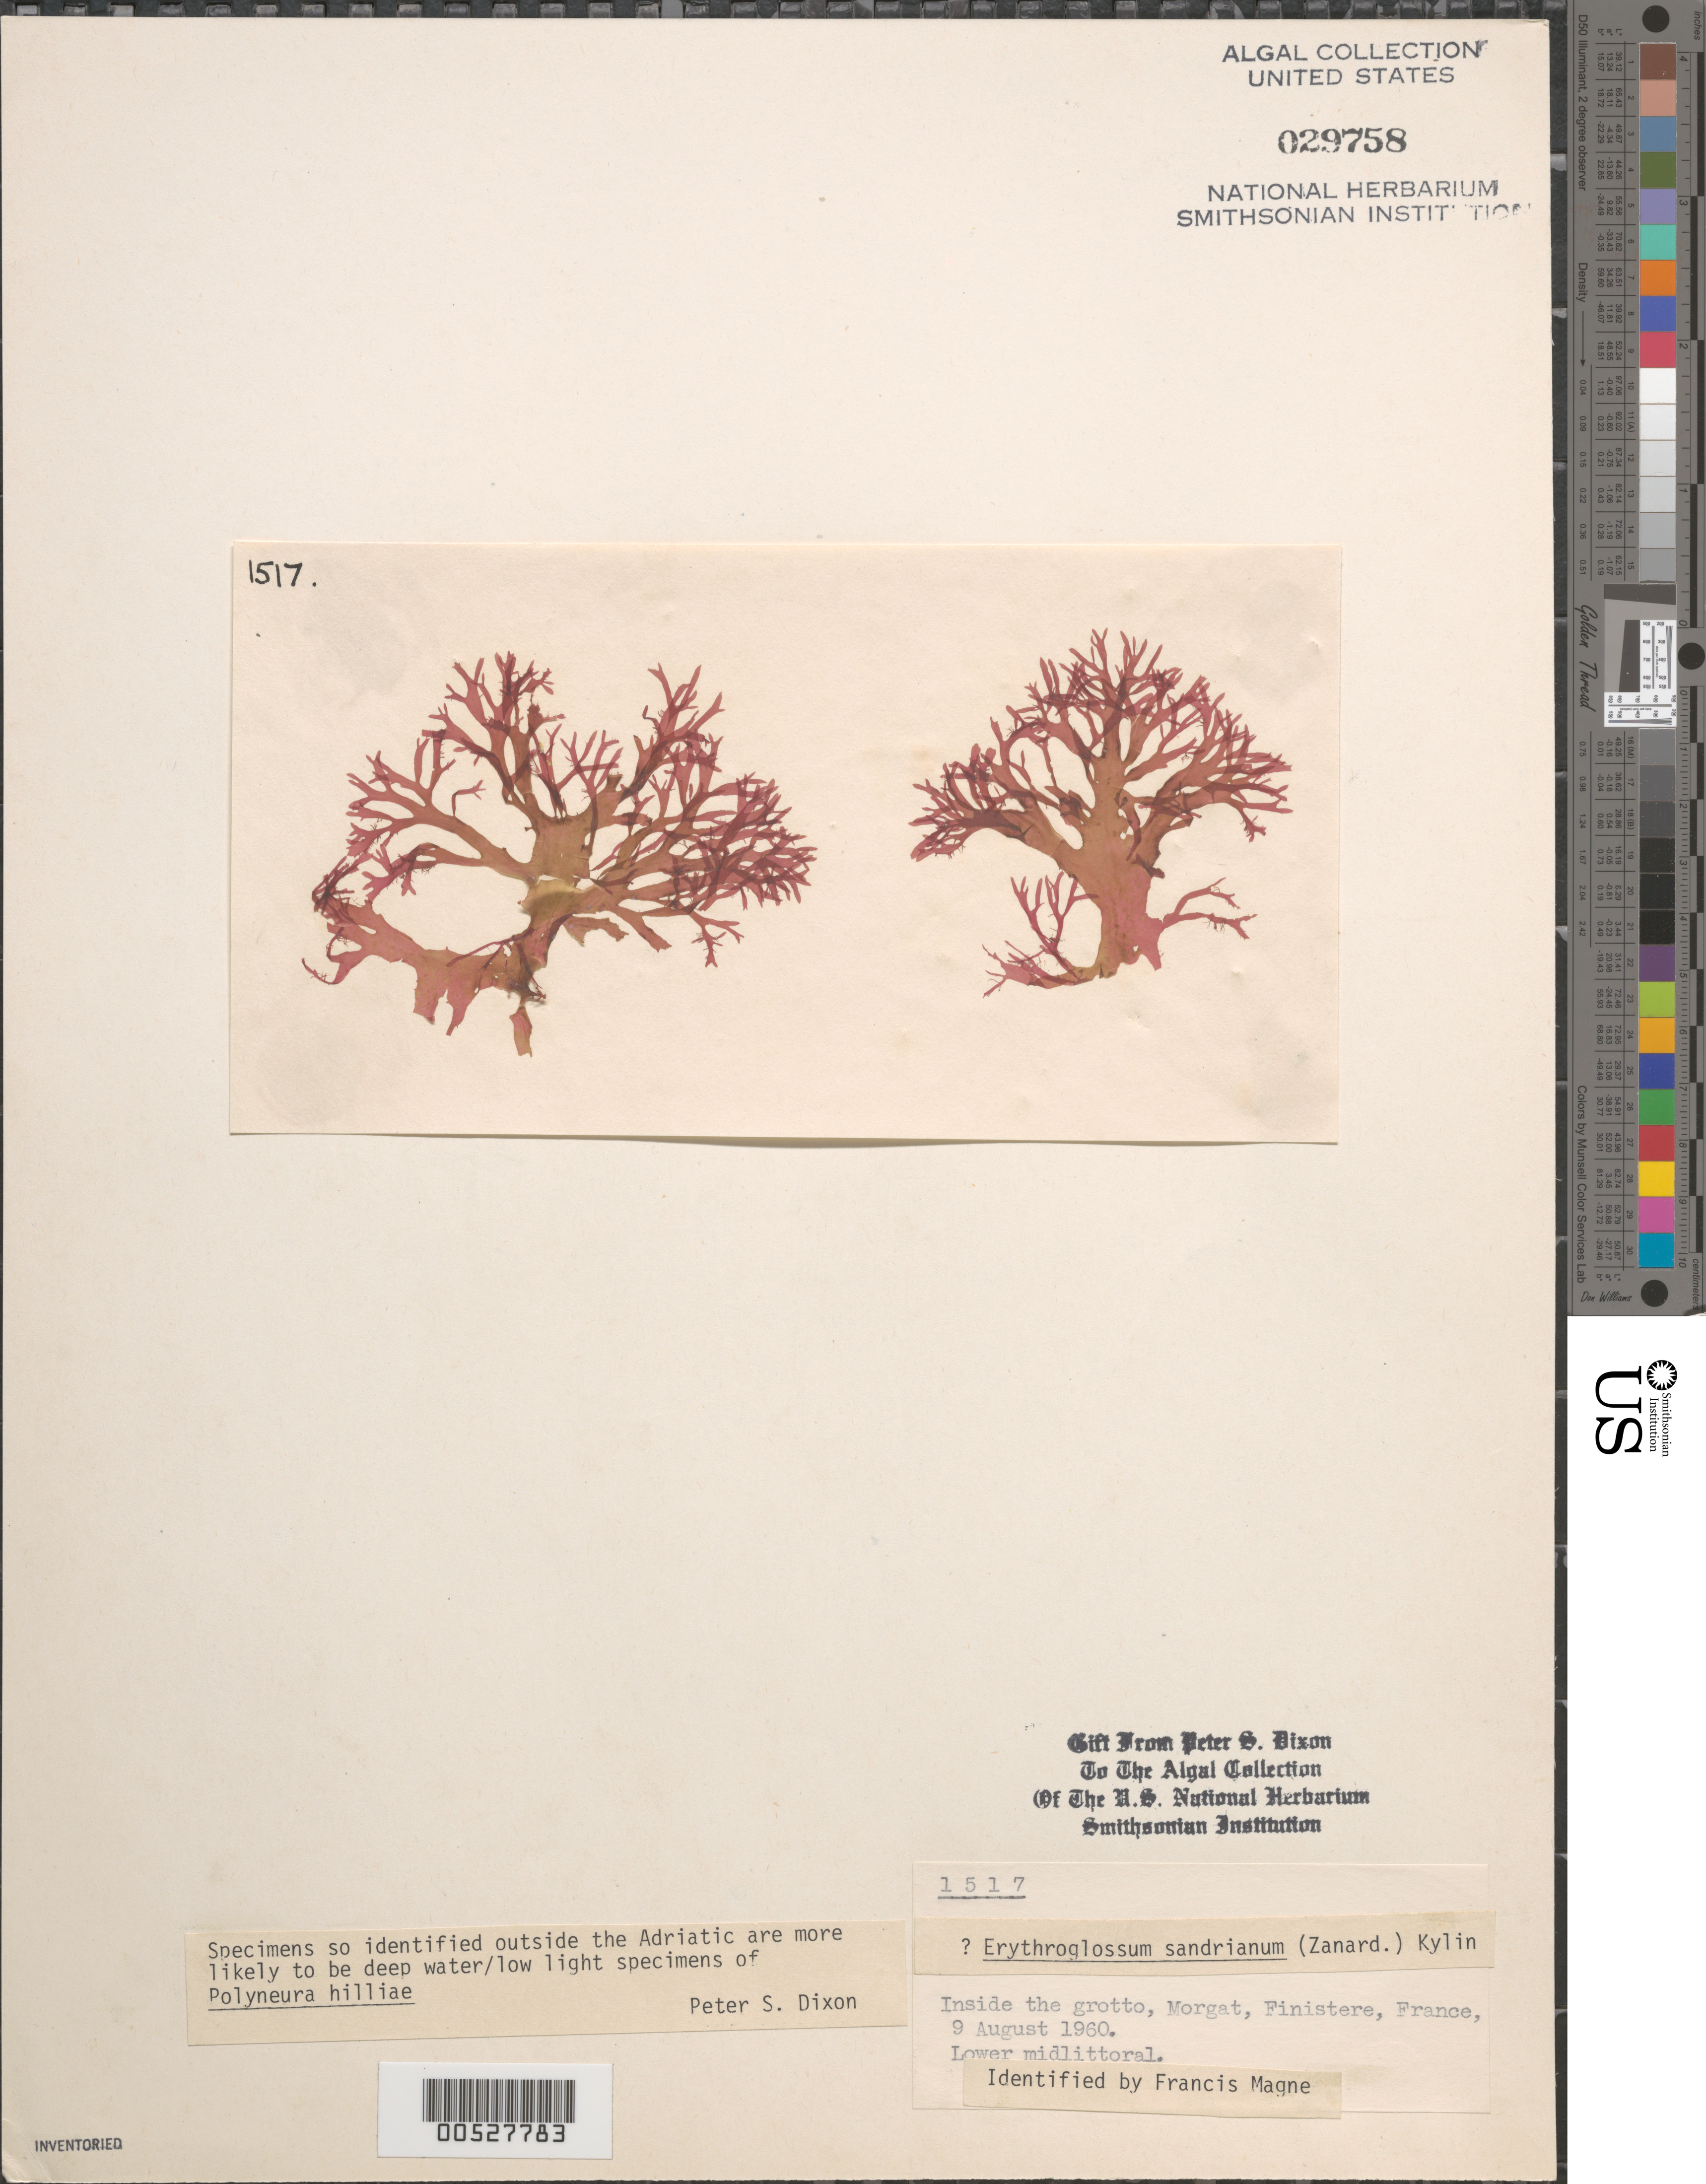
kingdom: Plantae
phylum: Rhodophyta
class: Florideophyceae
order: Ceramiales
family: Delesseriaceae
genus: Erythroglossum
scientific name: Erythroglossum sandrianum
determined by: Magne, F.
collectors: P. S. Dixon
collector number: PSD 1517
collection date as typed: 09 Aug 1960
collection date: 1960-08-09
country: France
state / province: Bretagne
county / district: Finistère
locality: Morgat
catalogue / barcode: US 29758